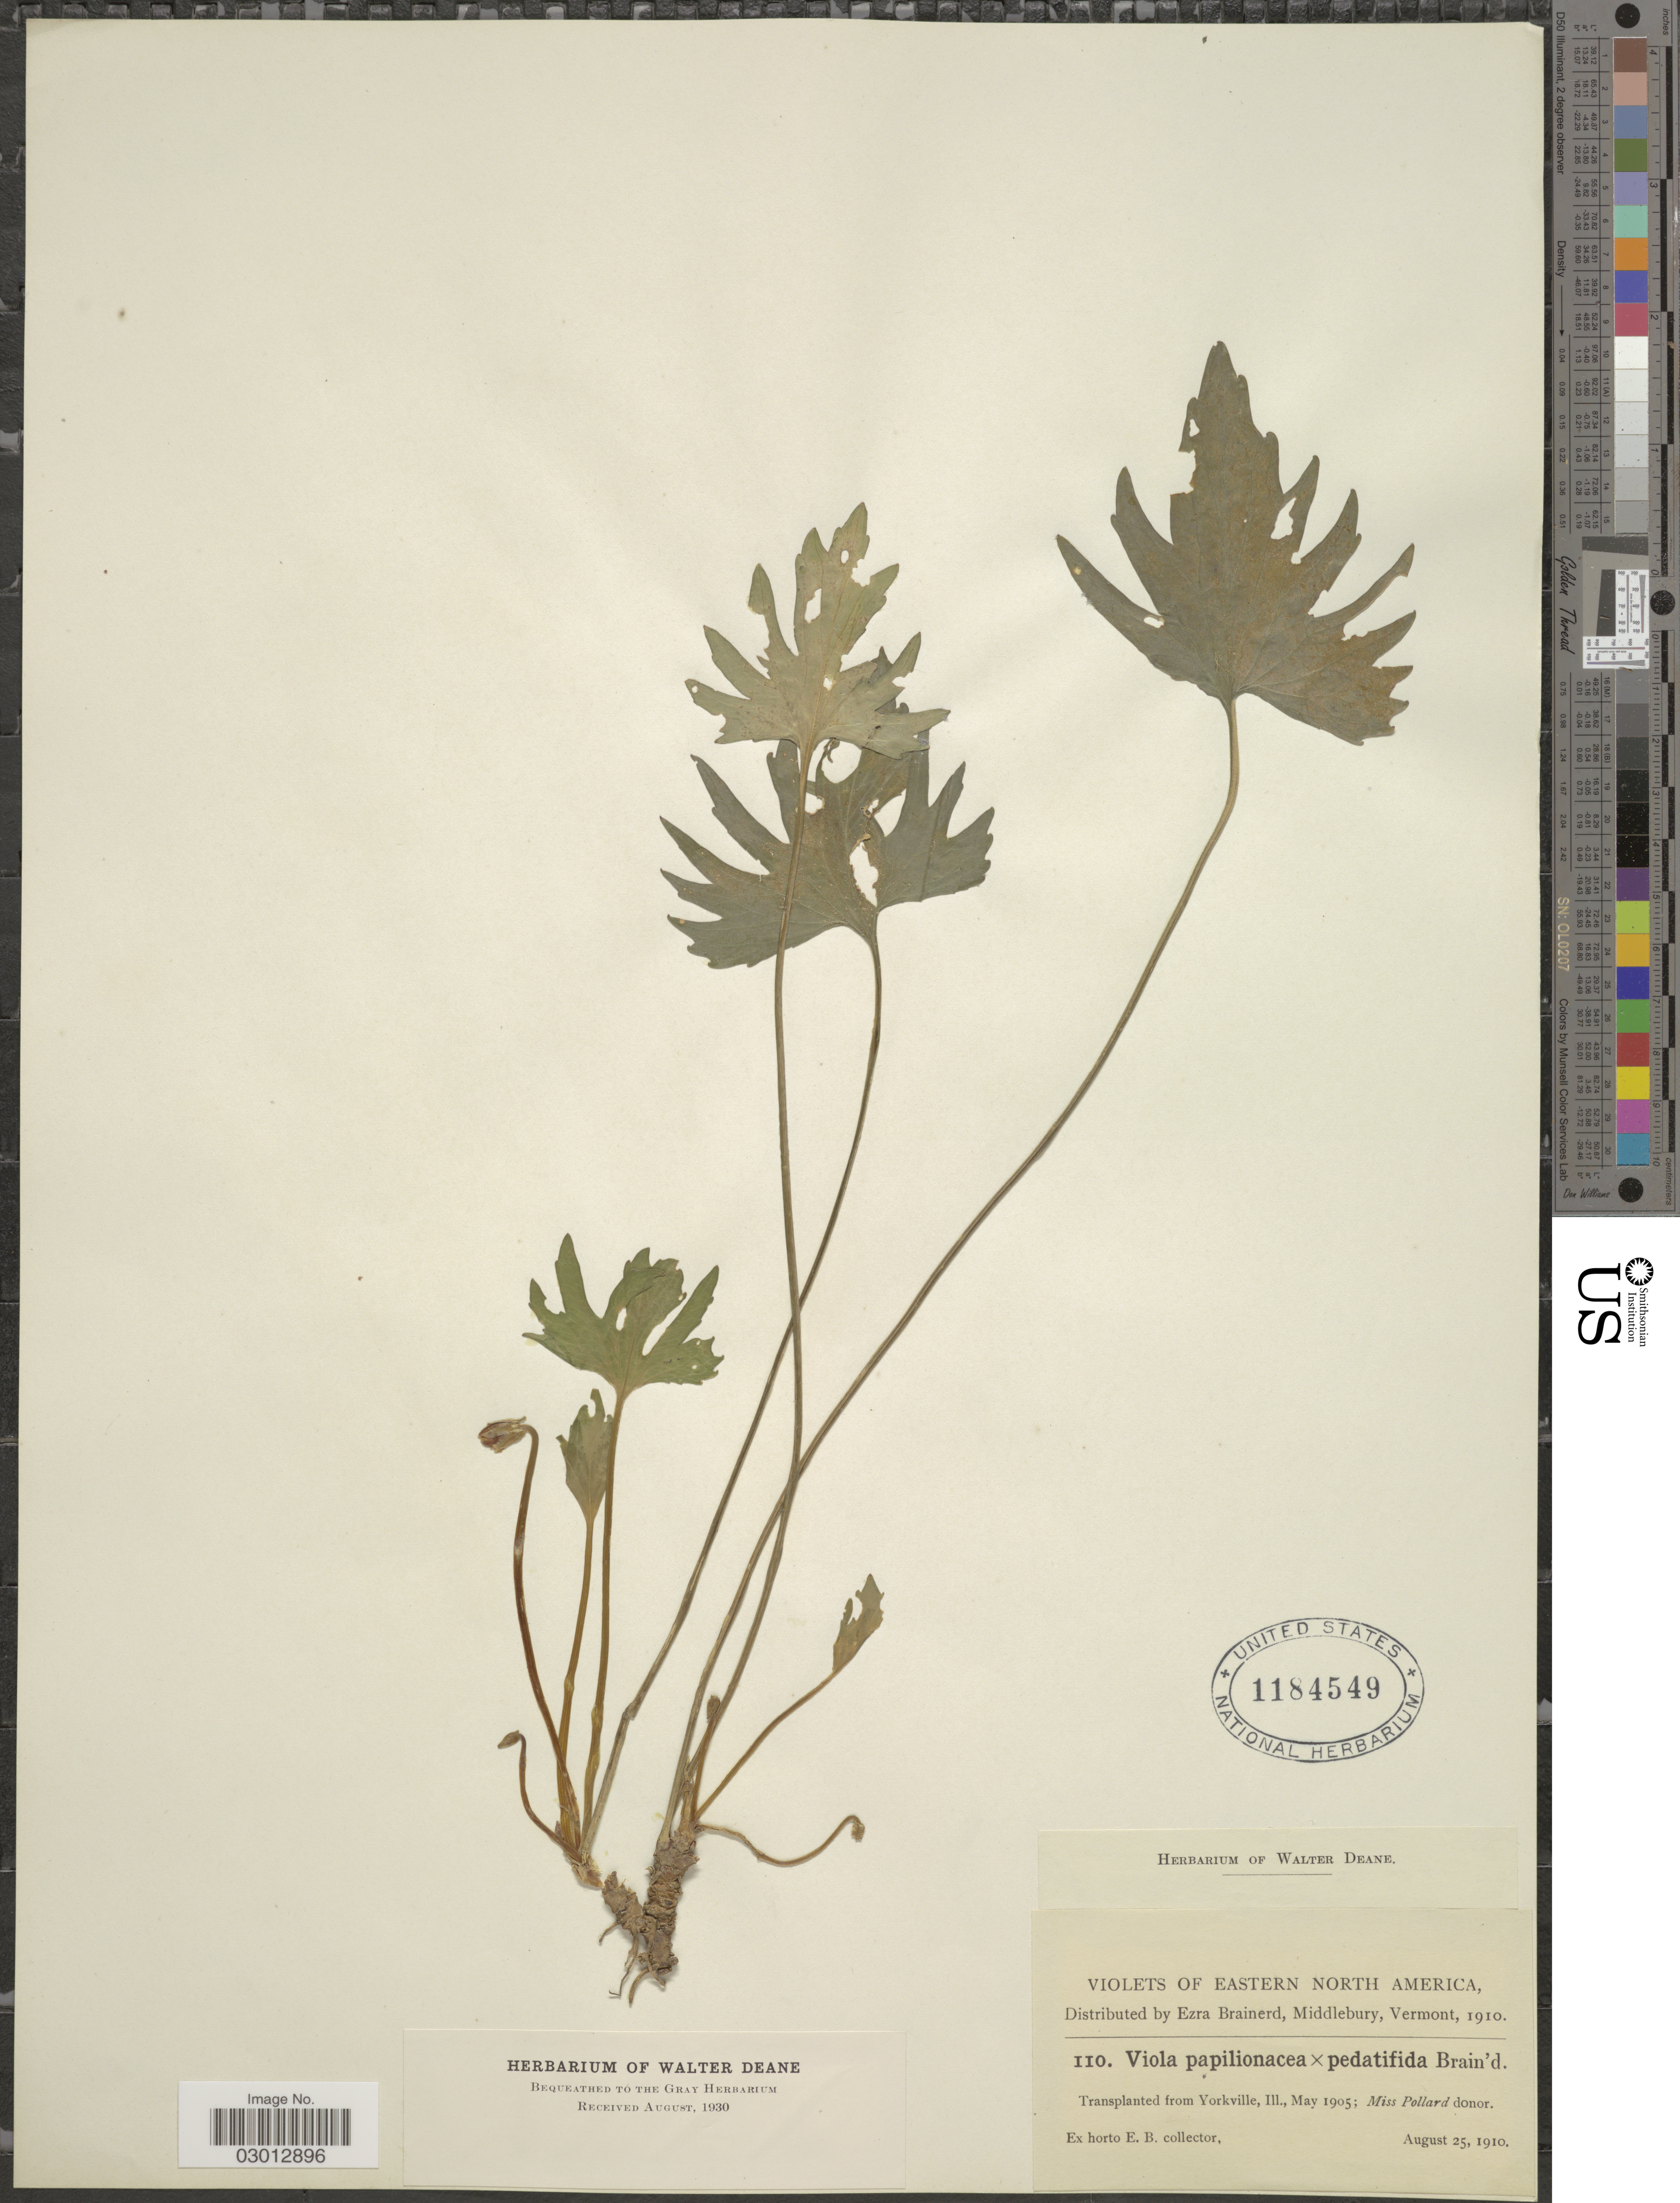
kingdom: Plantae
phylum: Tracheophyta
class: Magnoliopsida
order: Malpighiales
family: Violaceae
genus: Viola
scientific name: Viola papilionacea x V. pedatifida G. Don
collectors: ex herb. Ezra Brainerd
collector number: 110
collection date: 1910-08-25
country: United States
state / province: Illinois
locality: Eastern North America. Transplanted from Yorkville, Ill.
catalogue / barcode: US 1184549